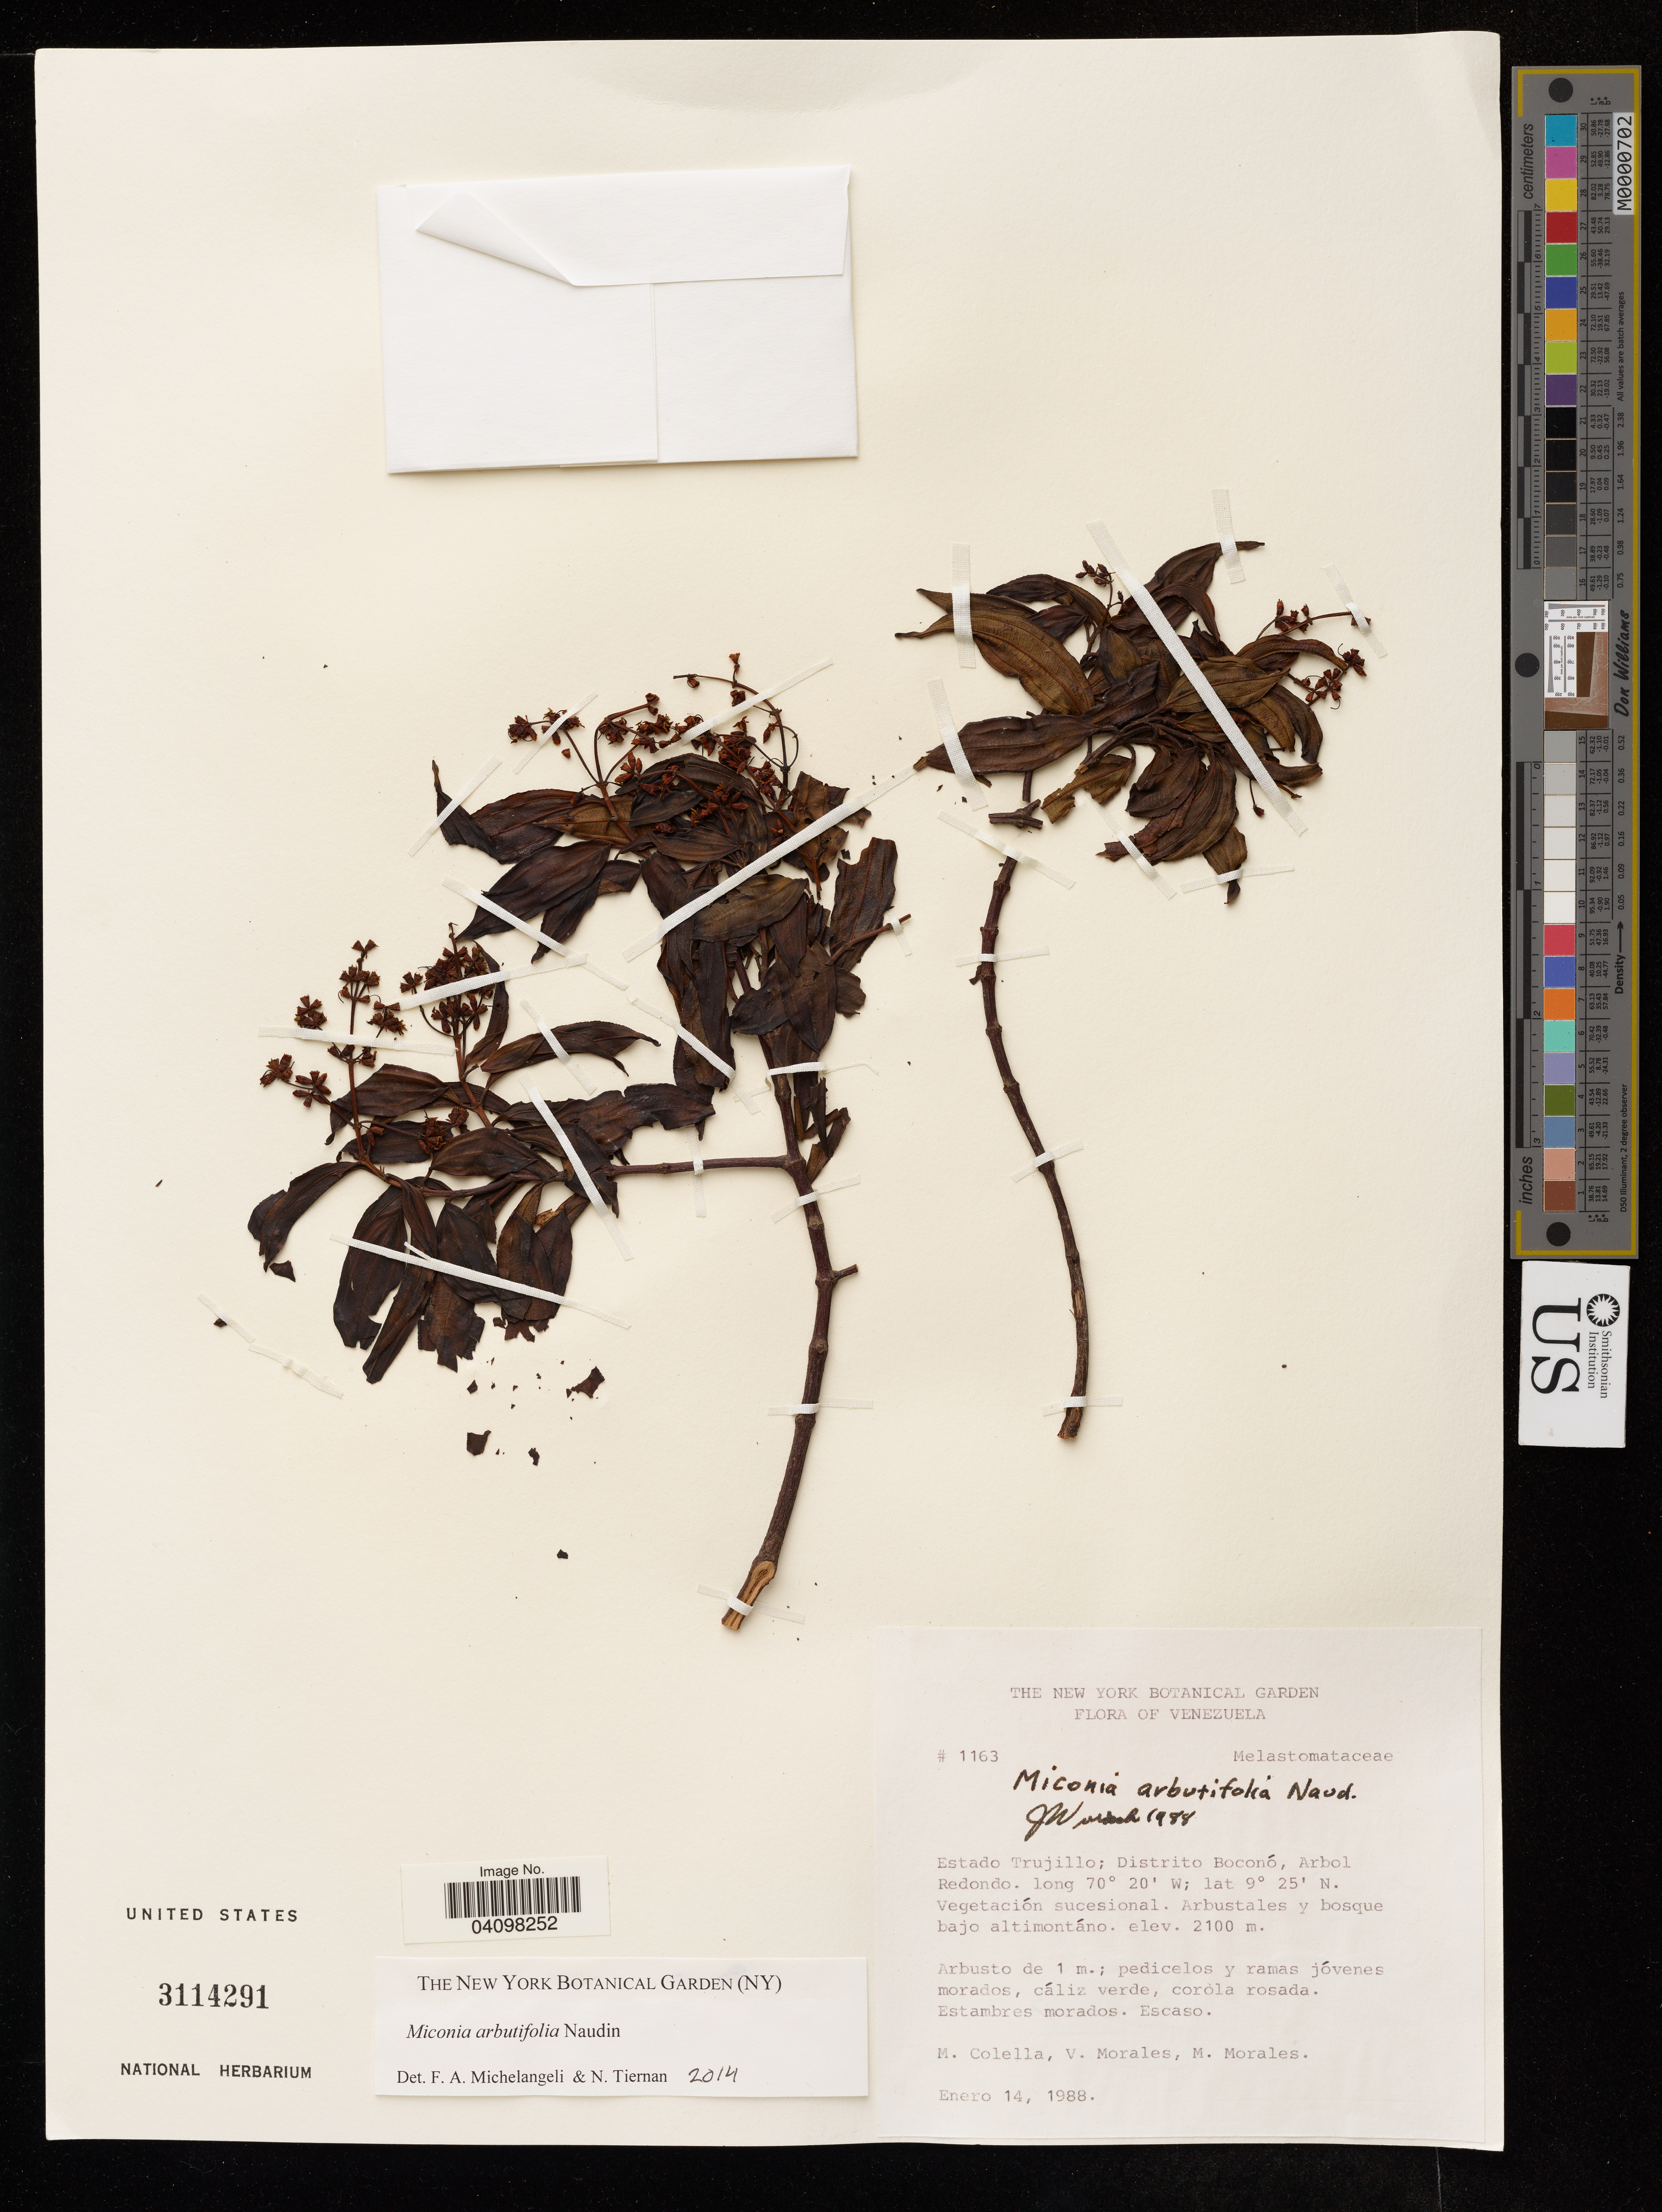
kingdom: Plantae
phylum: Tracheophyta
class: Magnoliopsida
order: Myrtales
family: Melastomataceae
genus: Miconia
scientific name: Miconia arbutifolia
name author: Naudin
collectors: M. Colella, V. Morales & M. Morales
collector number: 1163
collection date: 1988-01-14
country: Venezuela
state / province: Trujillo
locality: Distrito Boconó, Arbol Redondo.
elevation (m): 2100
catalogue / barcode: US 3114291